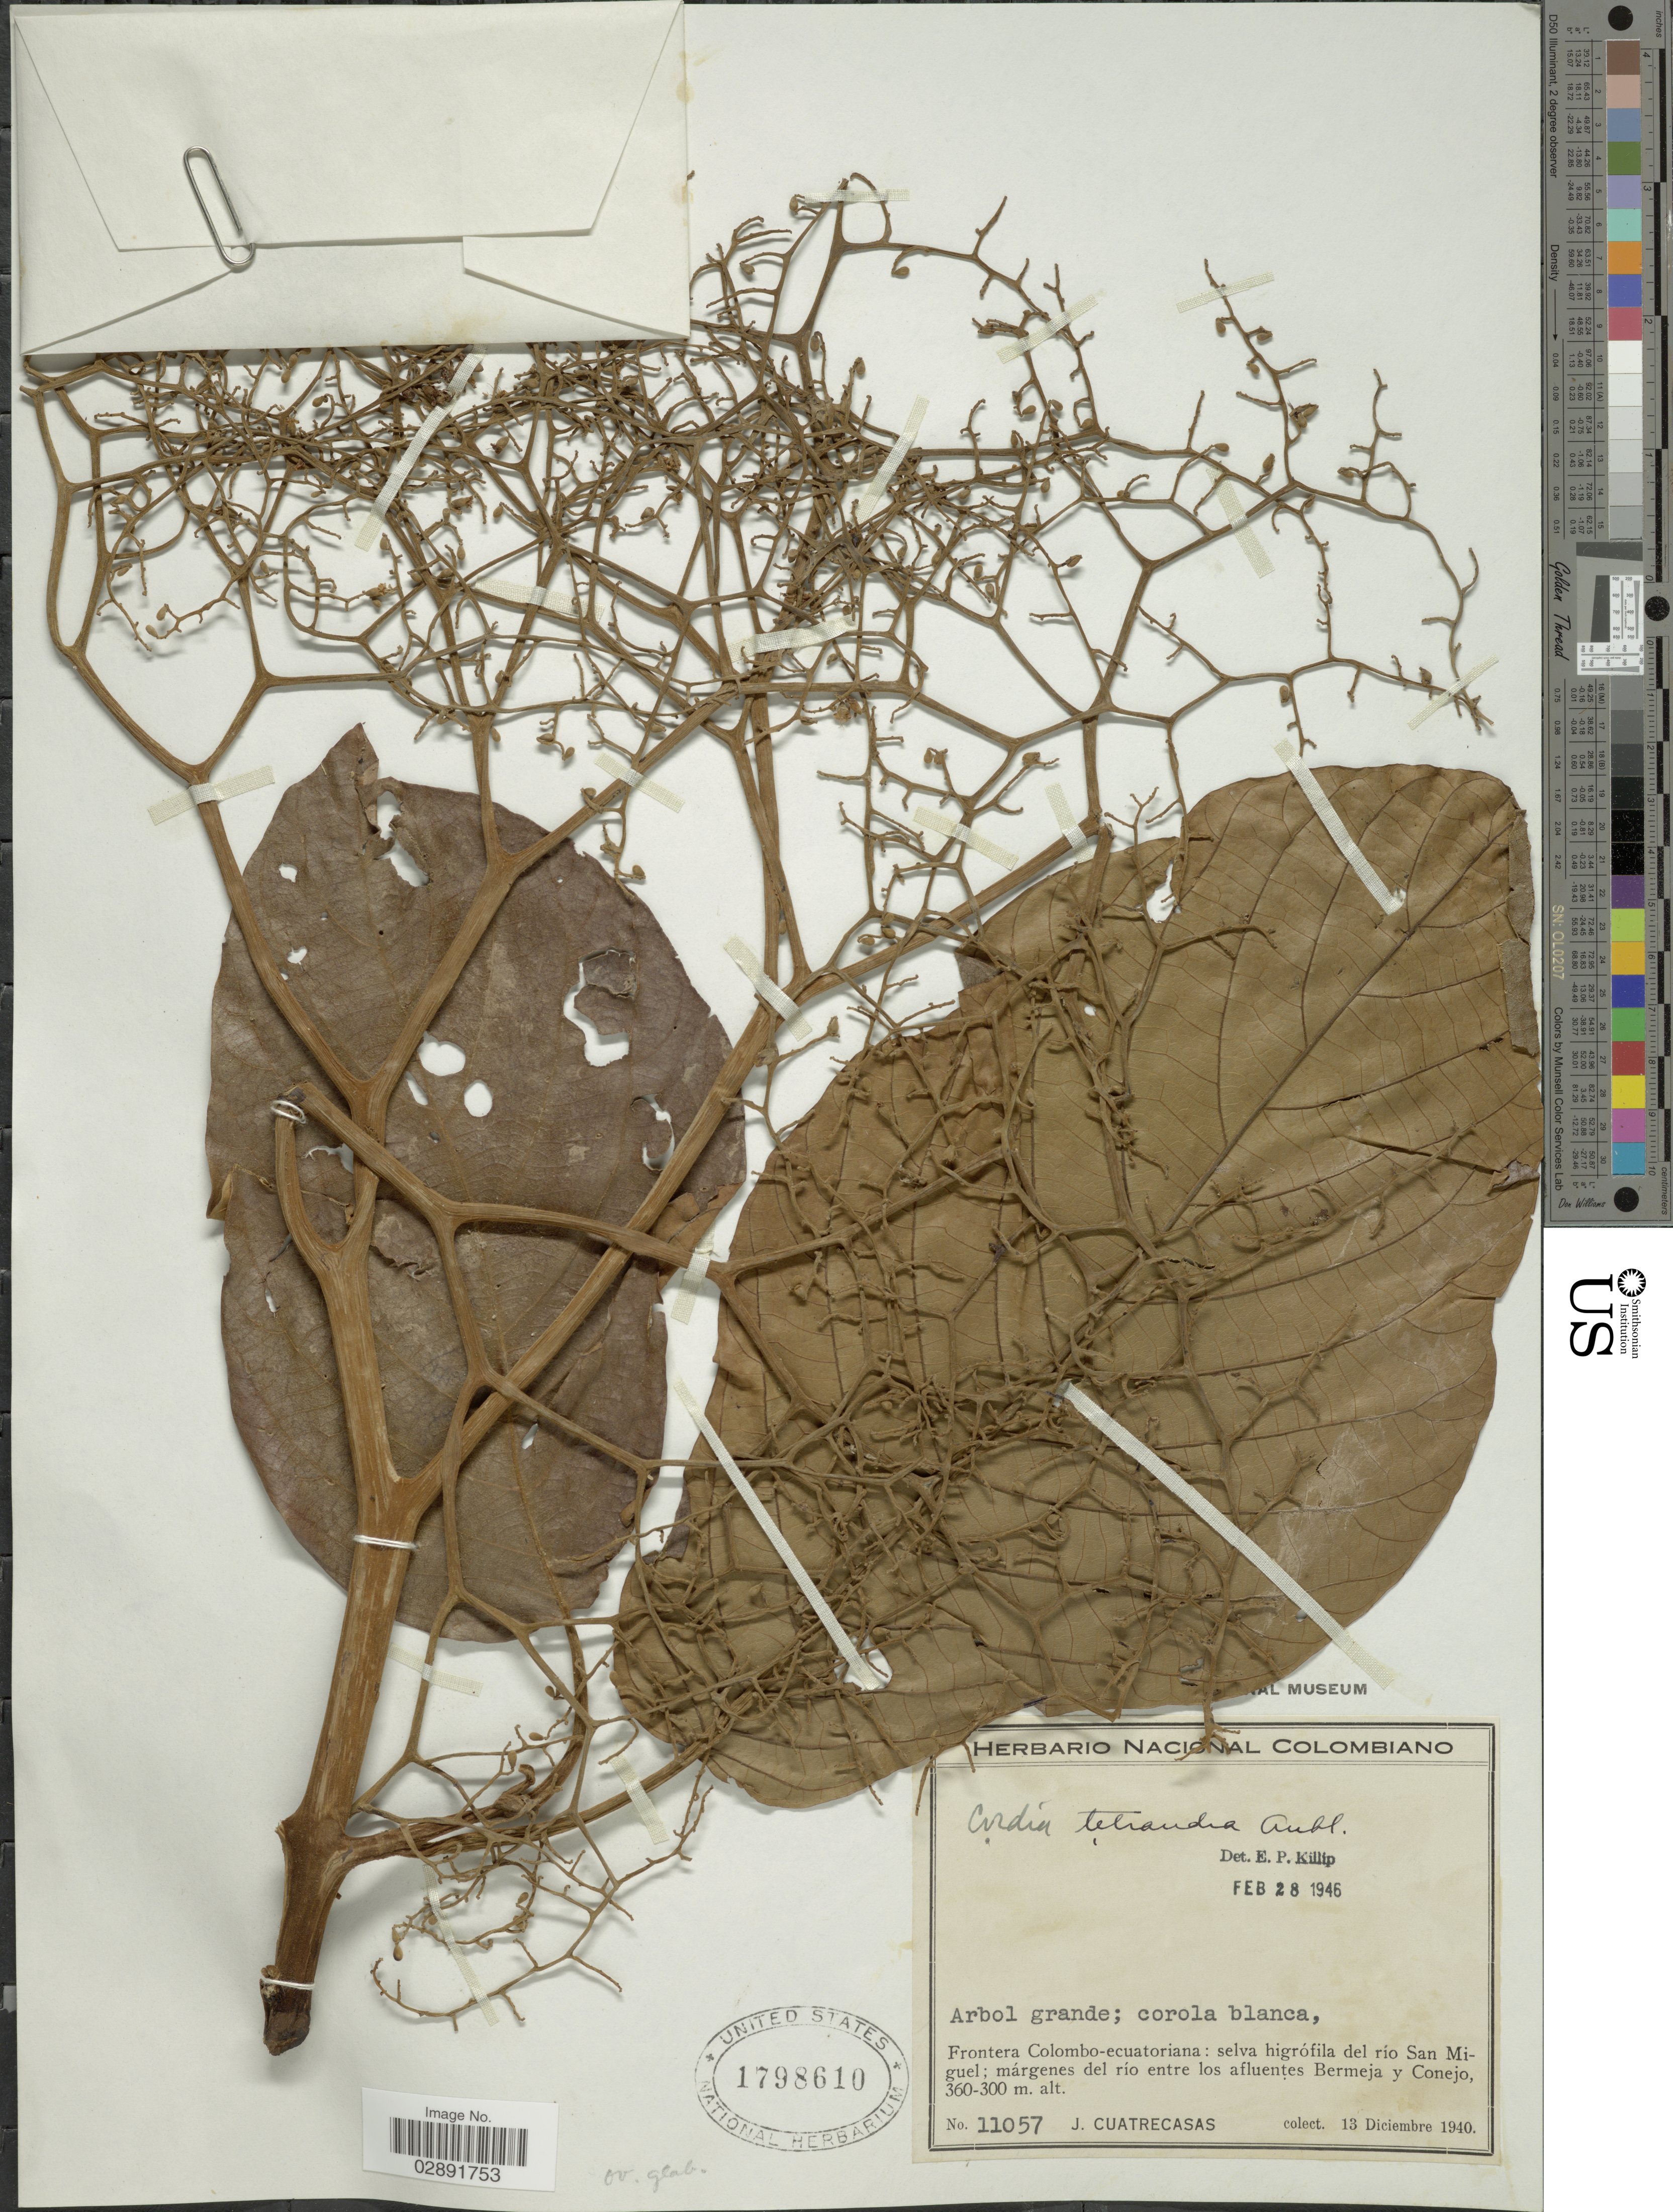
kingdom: Plantae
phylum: Tracheophyta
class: Magnoliopsida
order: Boraginales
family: Cordiaceae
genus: Cordia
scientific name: Cordia tetrandra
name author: Aubl.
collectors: J. Cuatrecasas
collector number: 11057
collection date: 1940-12-13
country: Colombia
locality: Frontera Colombo-ecuatoriana: selva higrófila del río San Miguel; márgenes del río entre los afluentes Bermeja y Conejo.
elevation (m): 300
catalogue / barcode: US 1798610